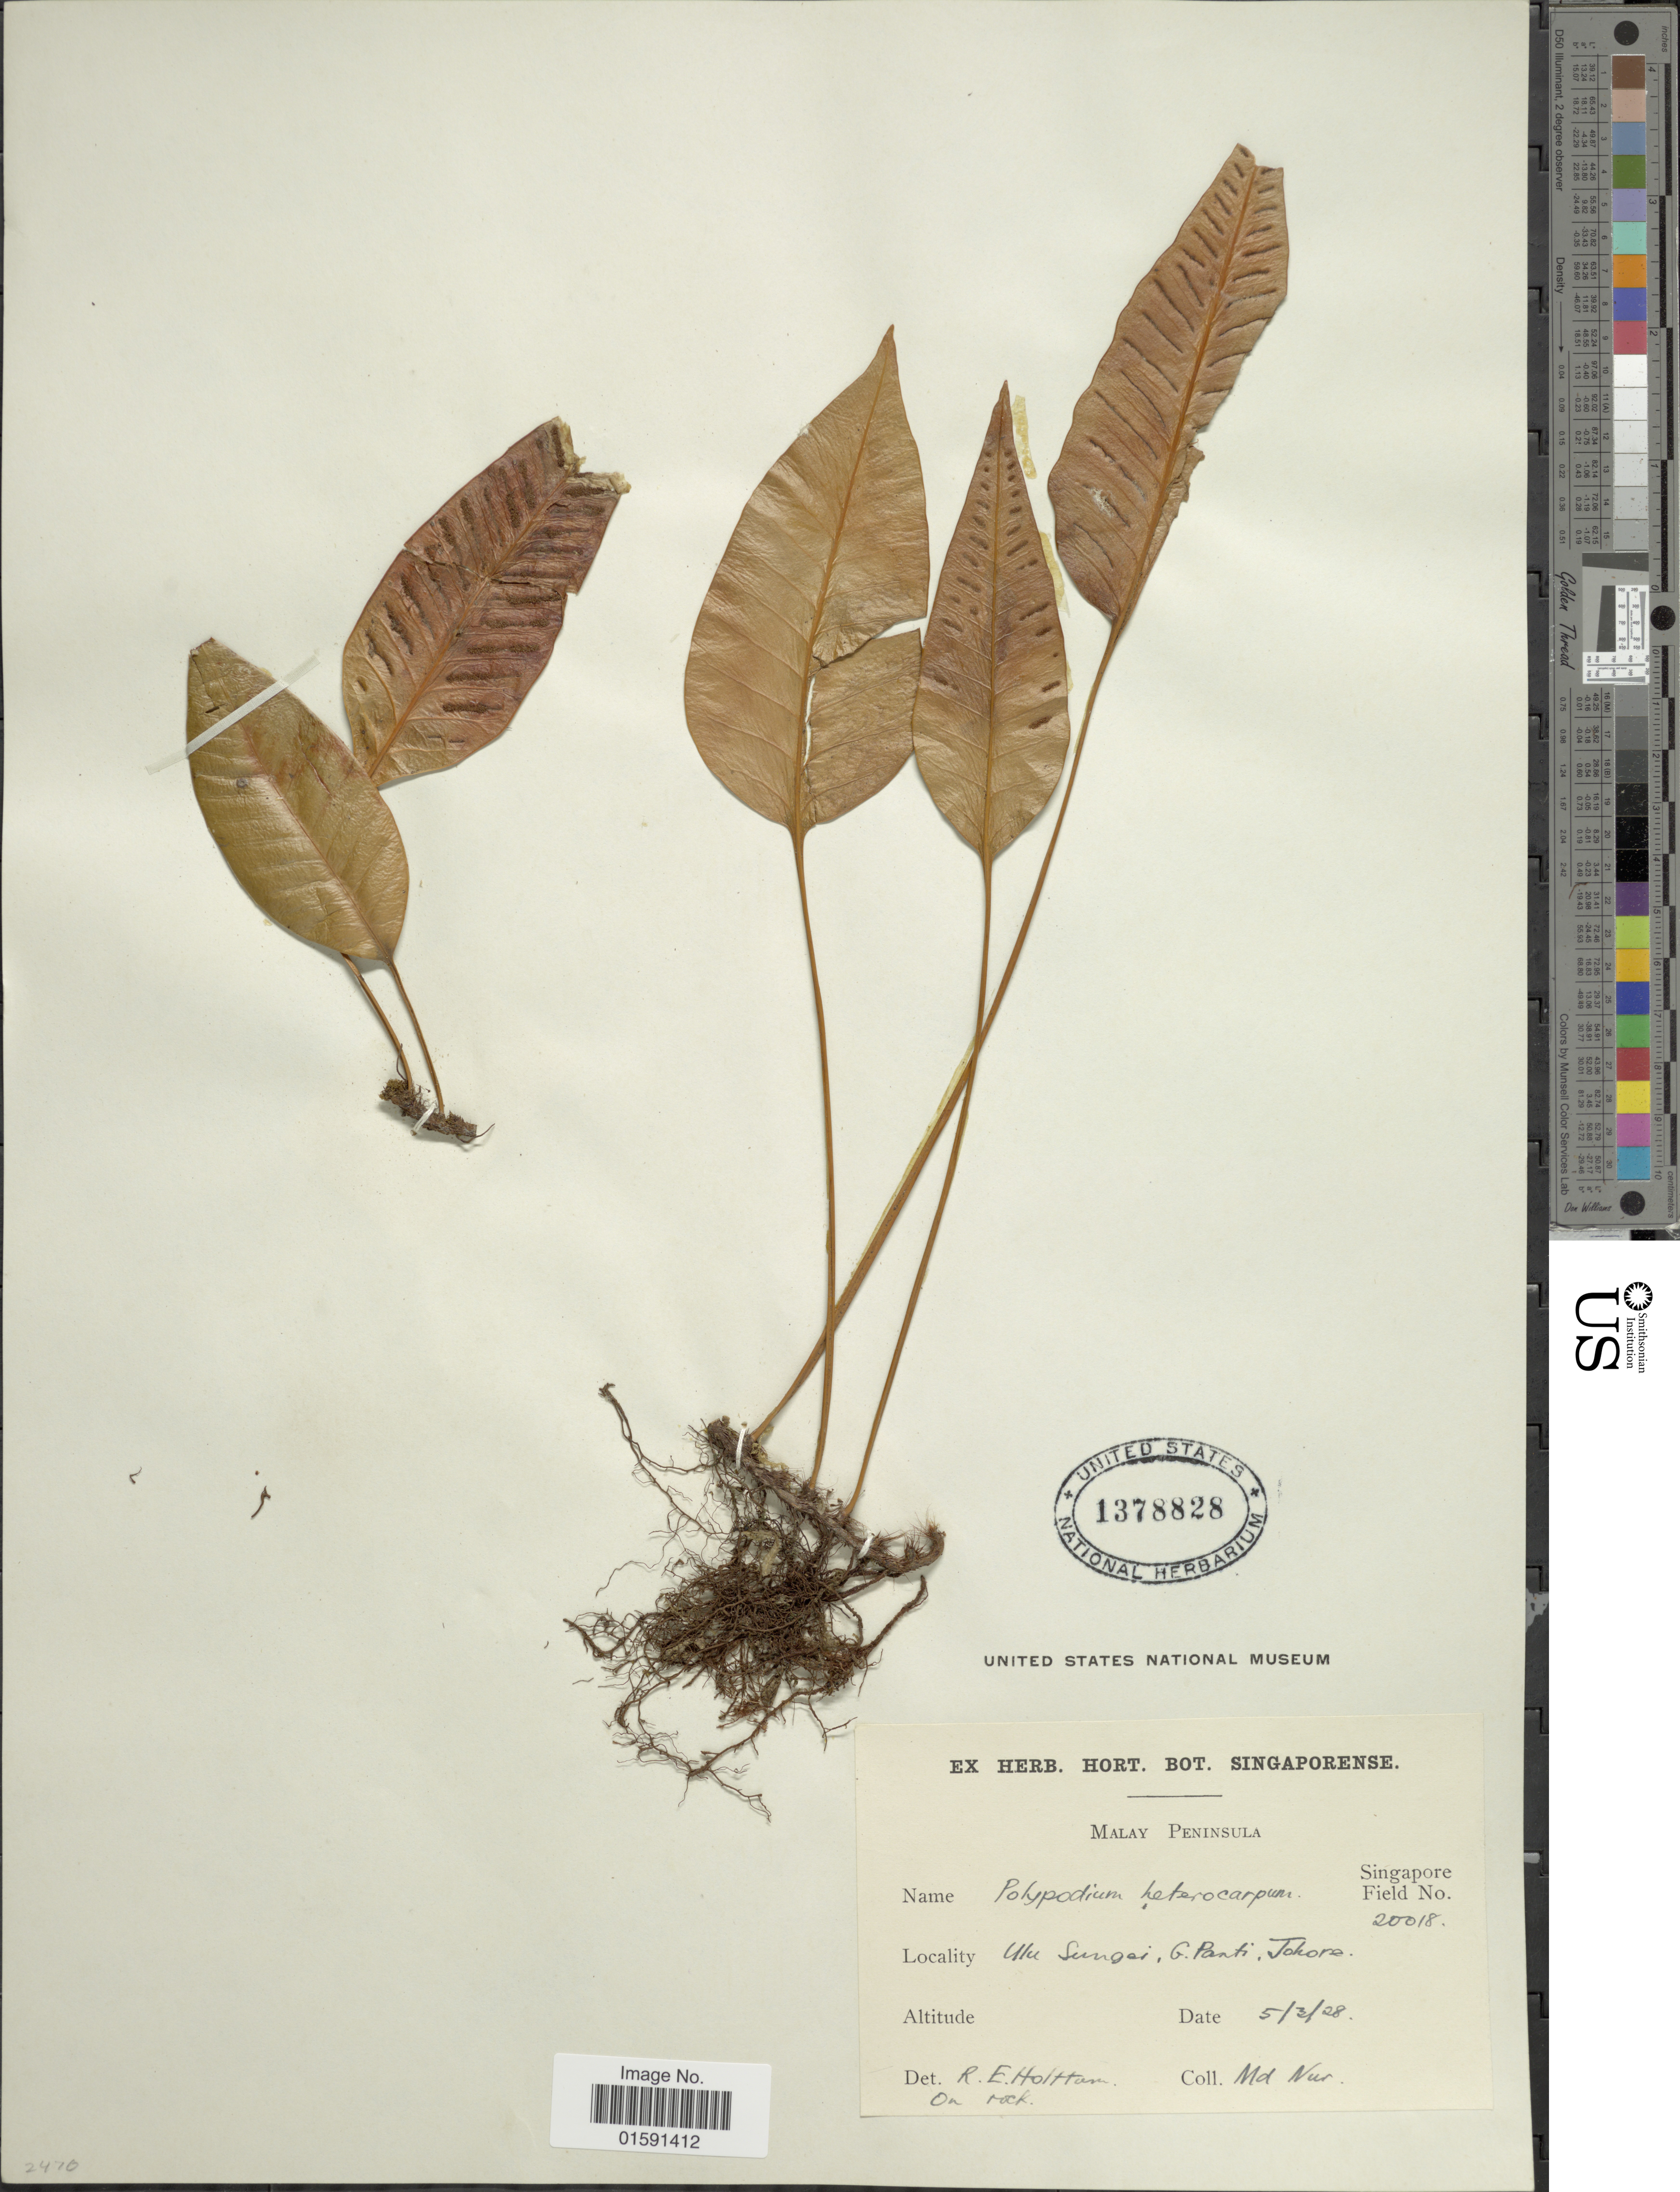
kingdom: Plantae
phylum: Tracheophyta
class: Polypodiopsida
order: Polypodiales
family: Polypodiaceae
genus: Selliguea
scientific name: Selliguea metteniana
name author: (Ces.) Ching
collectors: M. Nur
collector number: Singapore Field 20018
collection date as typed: Transcribed d/m/y: 5/3/28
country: Malaysia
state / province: Johor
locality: Malay Peninsula, Ulu Sungai, G. Panti, Johore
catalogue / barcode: US 1378828